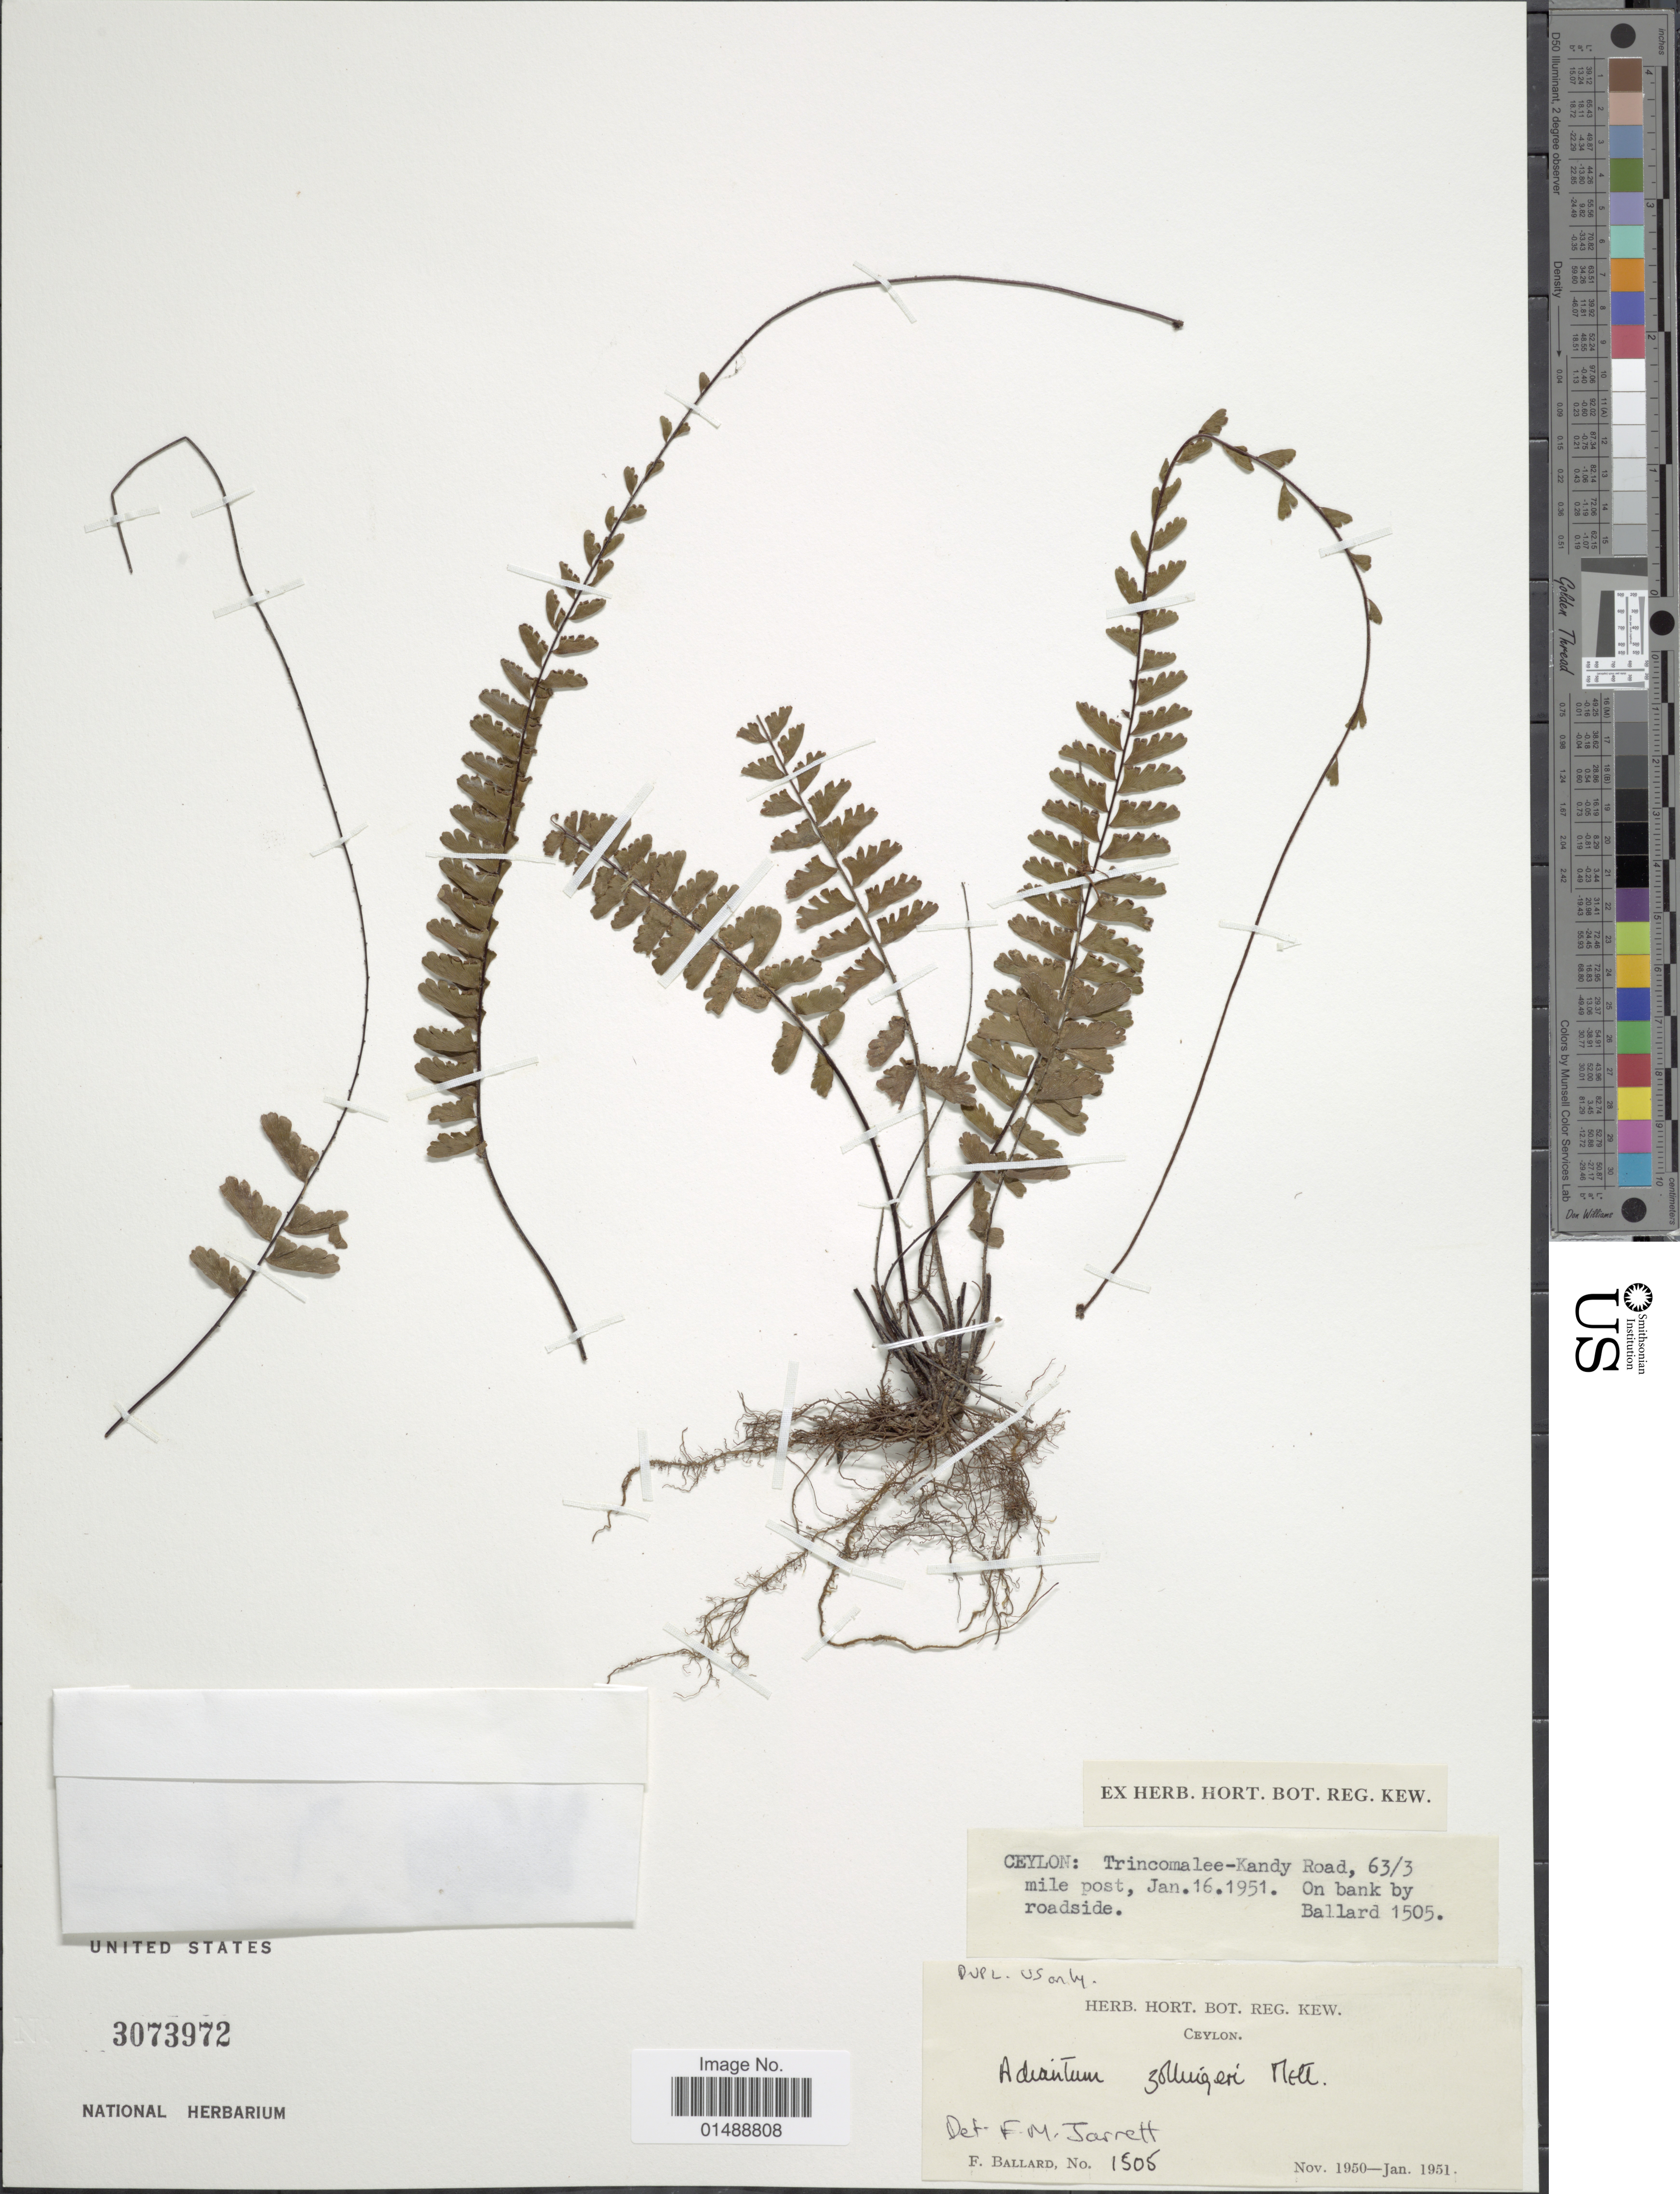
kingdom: Plantae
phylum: Tracheophyta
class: Polypodiopsida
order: Polypodiales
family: Pteridaceae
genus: Adiantum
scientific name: Adiantum zollingeri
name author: Mett. ex Kuhn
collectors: F. Ballard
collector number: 1505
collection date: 1950-11/1951-01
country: Sri Lanka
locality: Ceylon, Trincomalee-Kandy Road, 63/3 mile post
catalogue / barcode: US 3073972